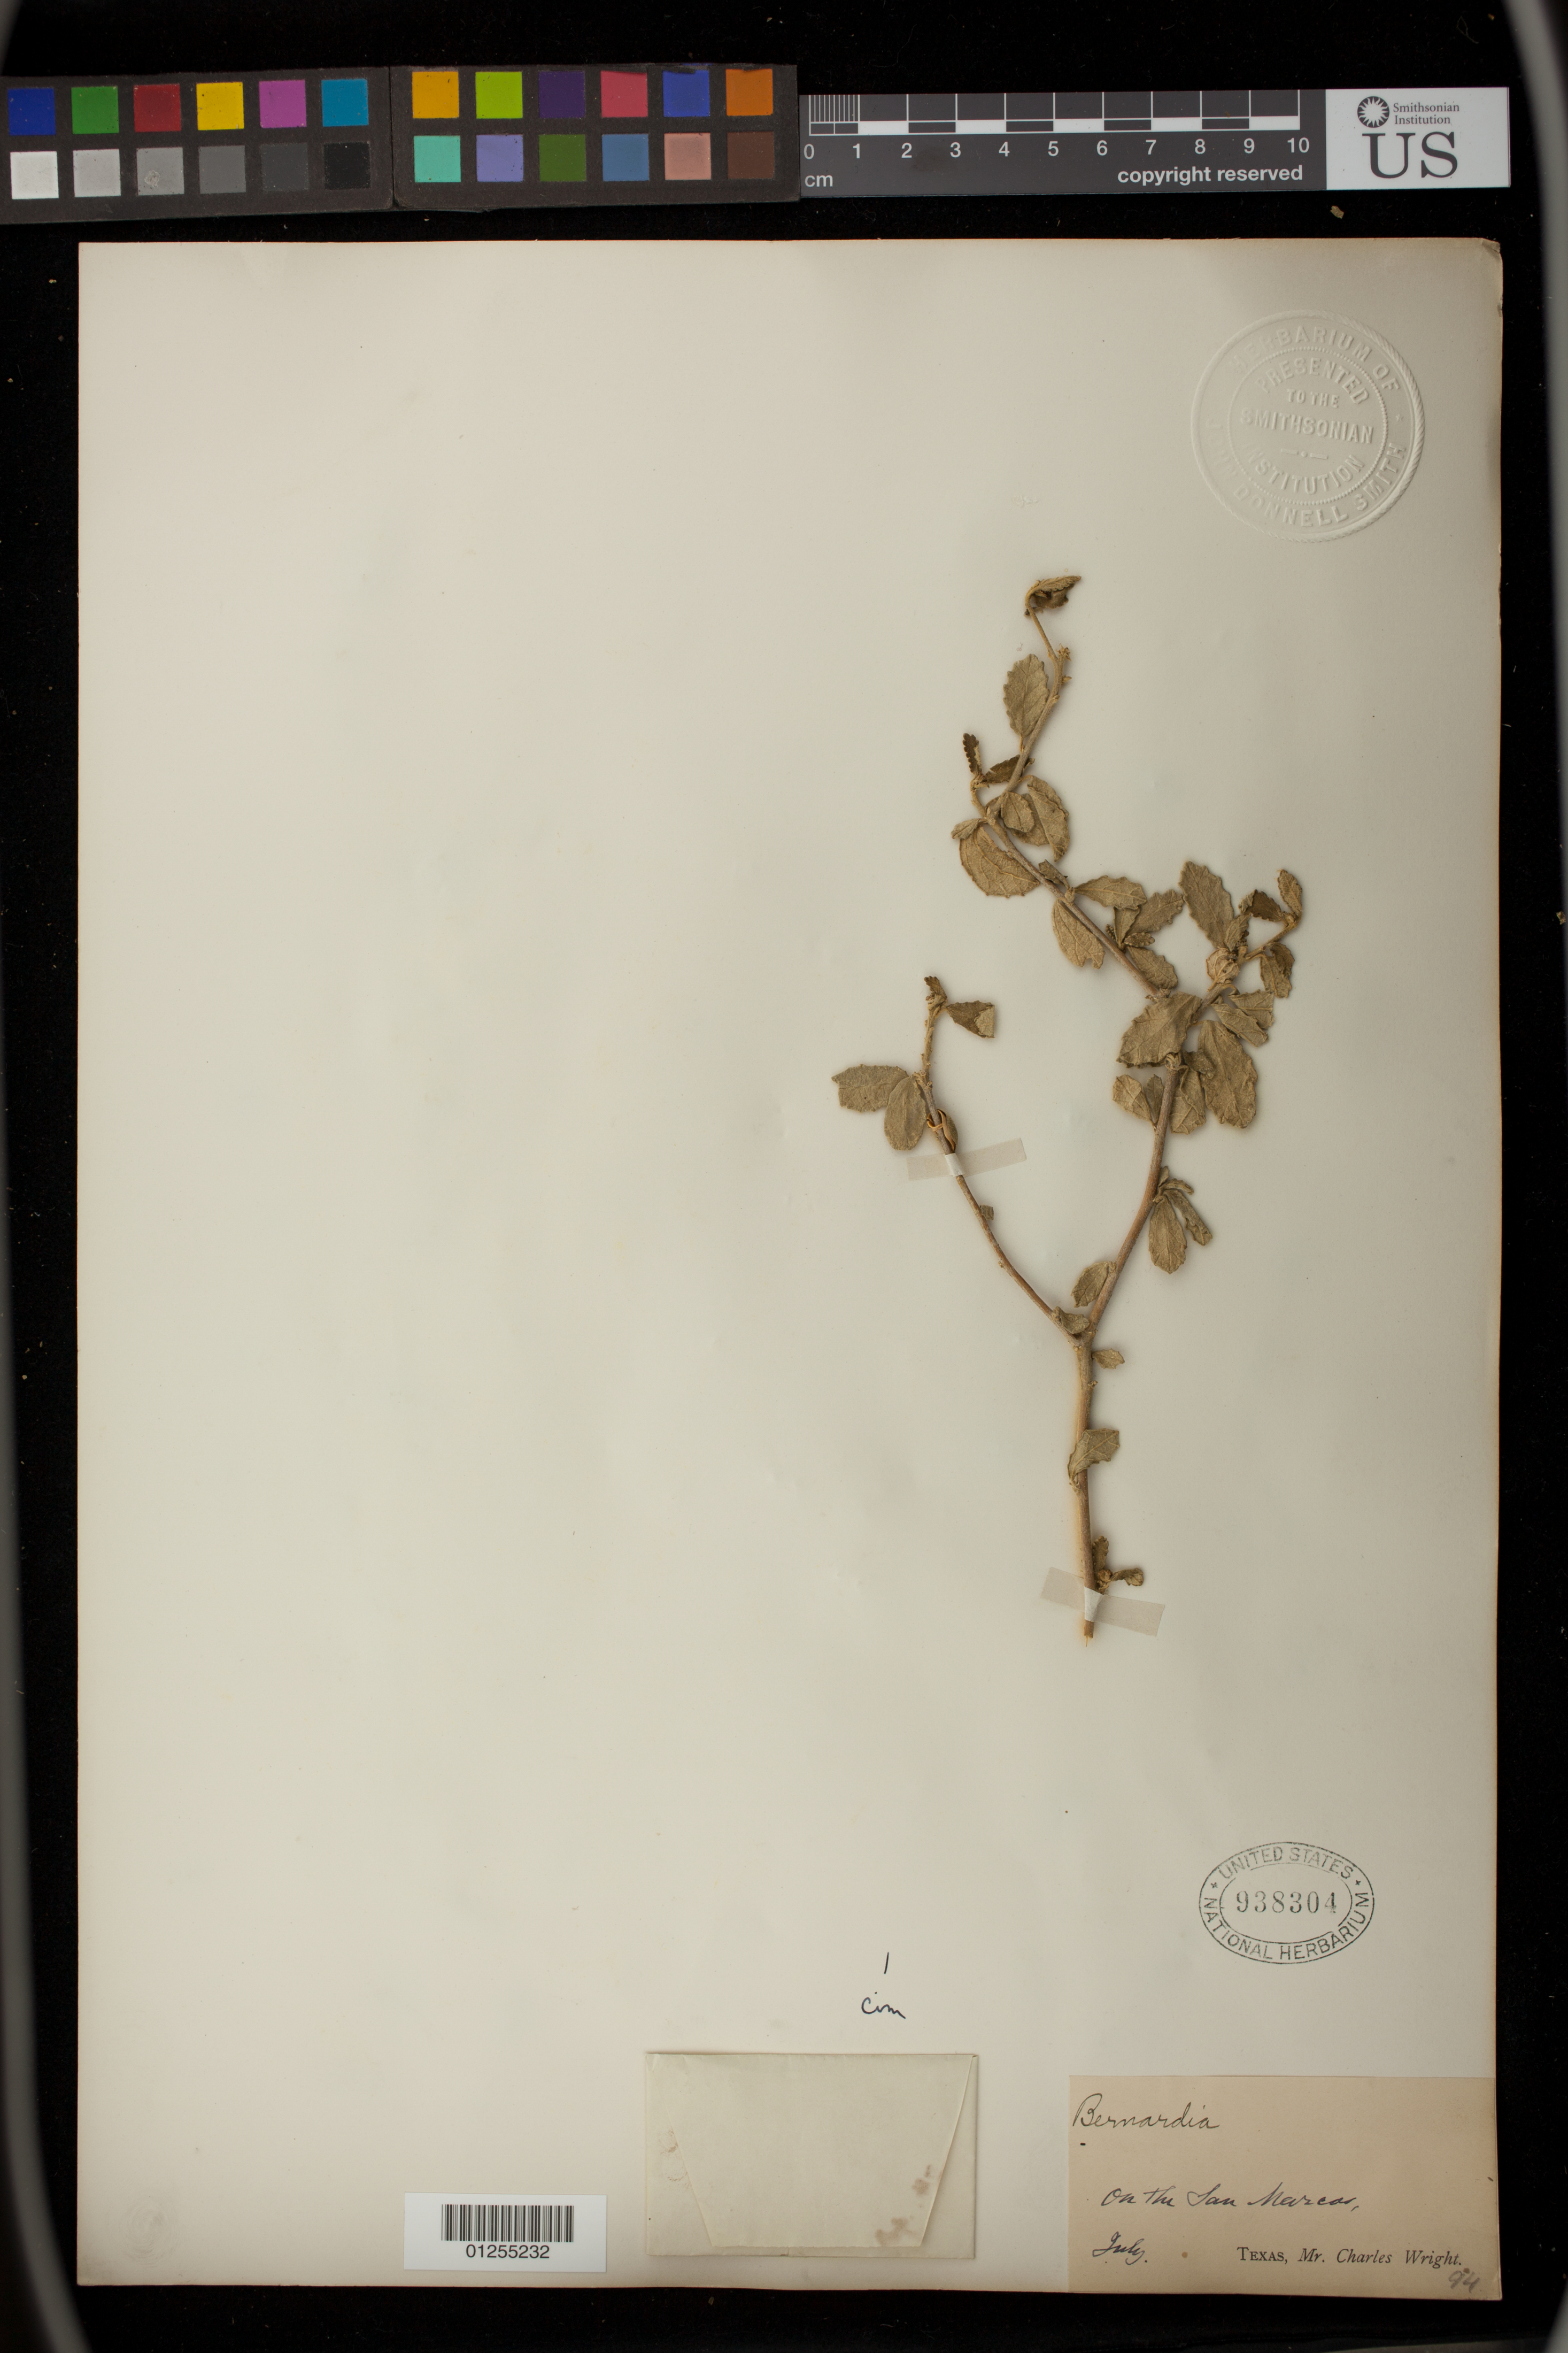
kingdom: Plantae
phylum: Tracheophyta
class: Magnoliopsida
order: Malpighiales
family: Euphorbiaceae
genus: Bernardia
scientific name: Bernardia myricifolia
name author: (Scheele) S. Watson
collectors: C. Wright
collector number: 94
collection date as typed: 07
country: United States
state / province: Texas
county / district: Hays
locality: On the San Marcos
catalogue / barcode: US 938304